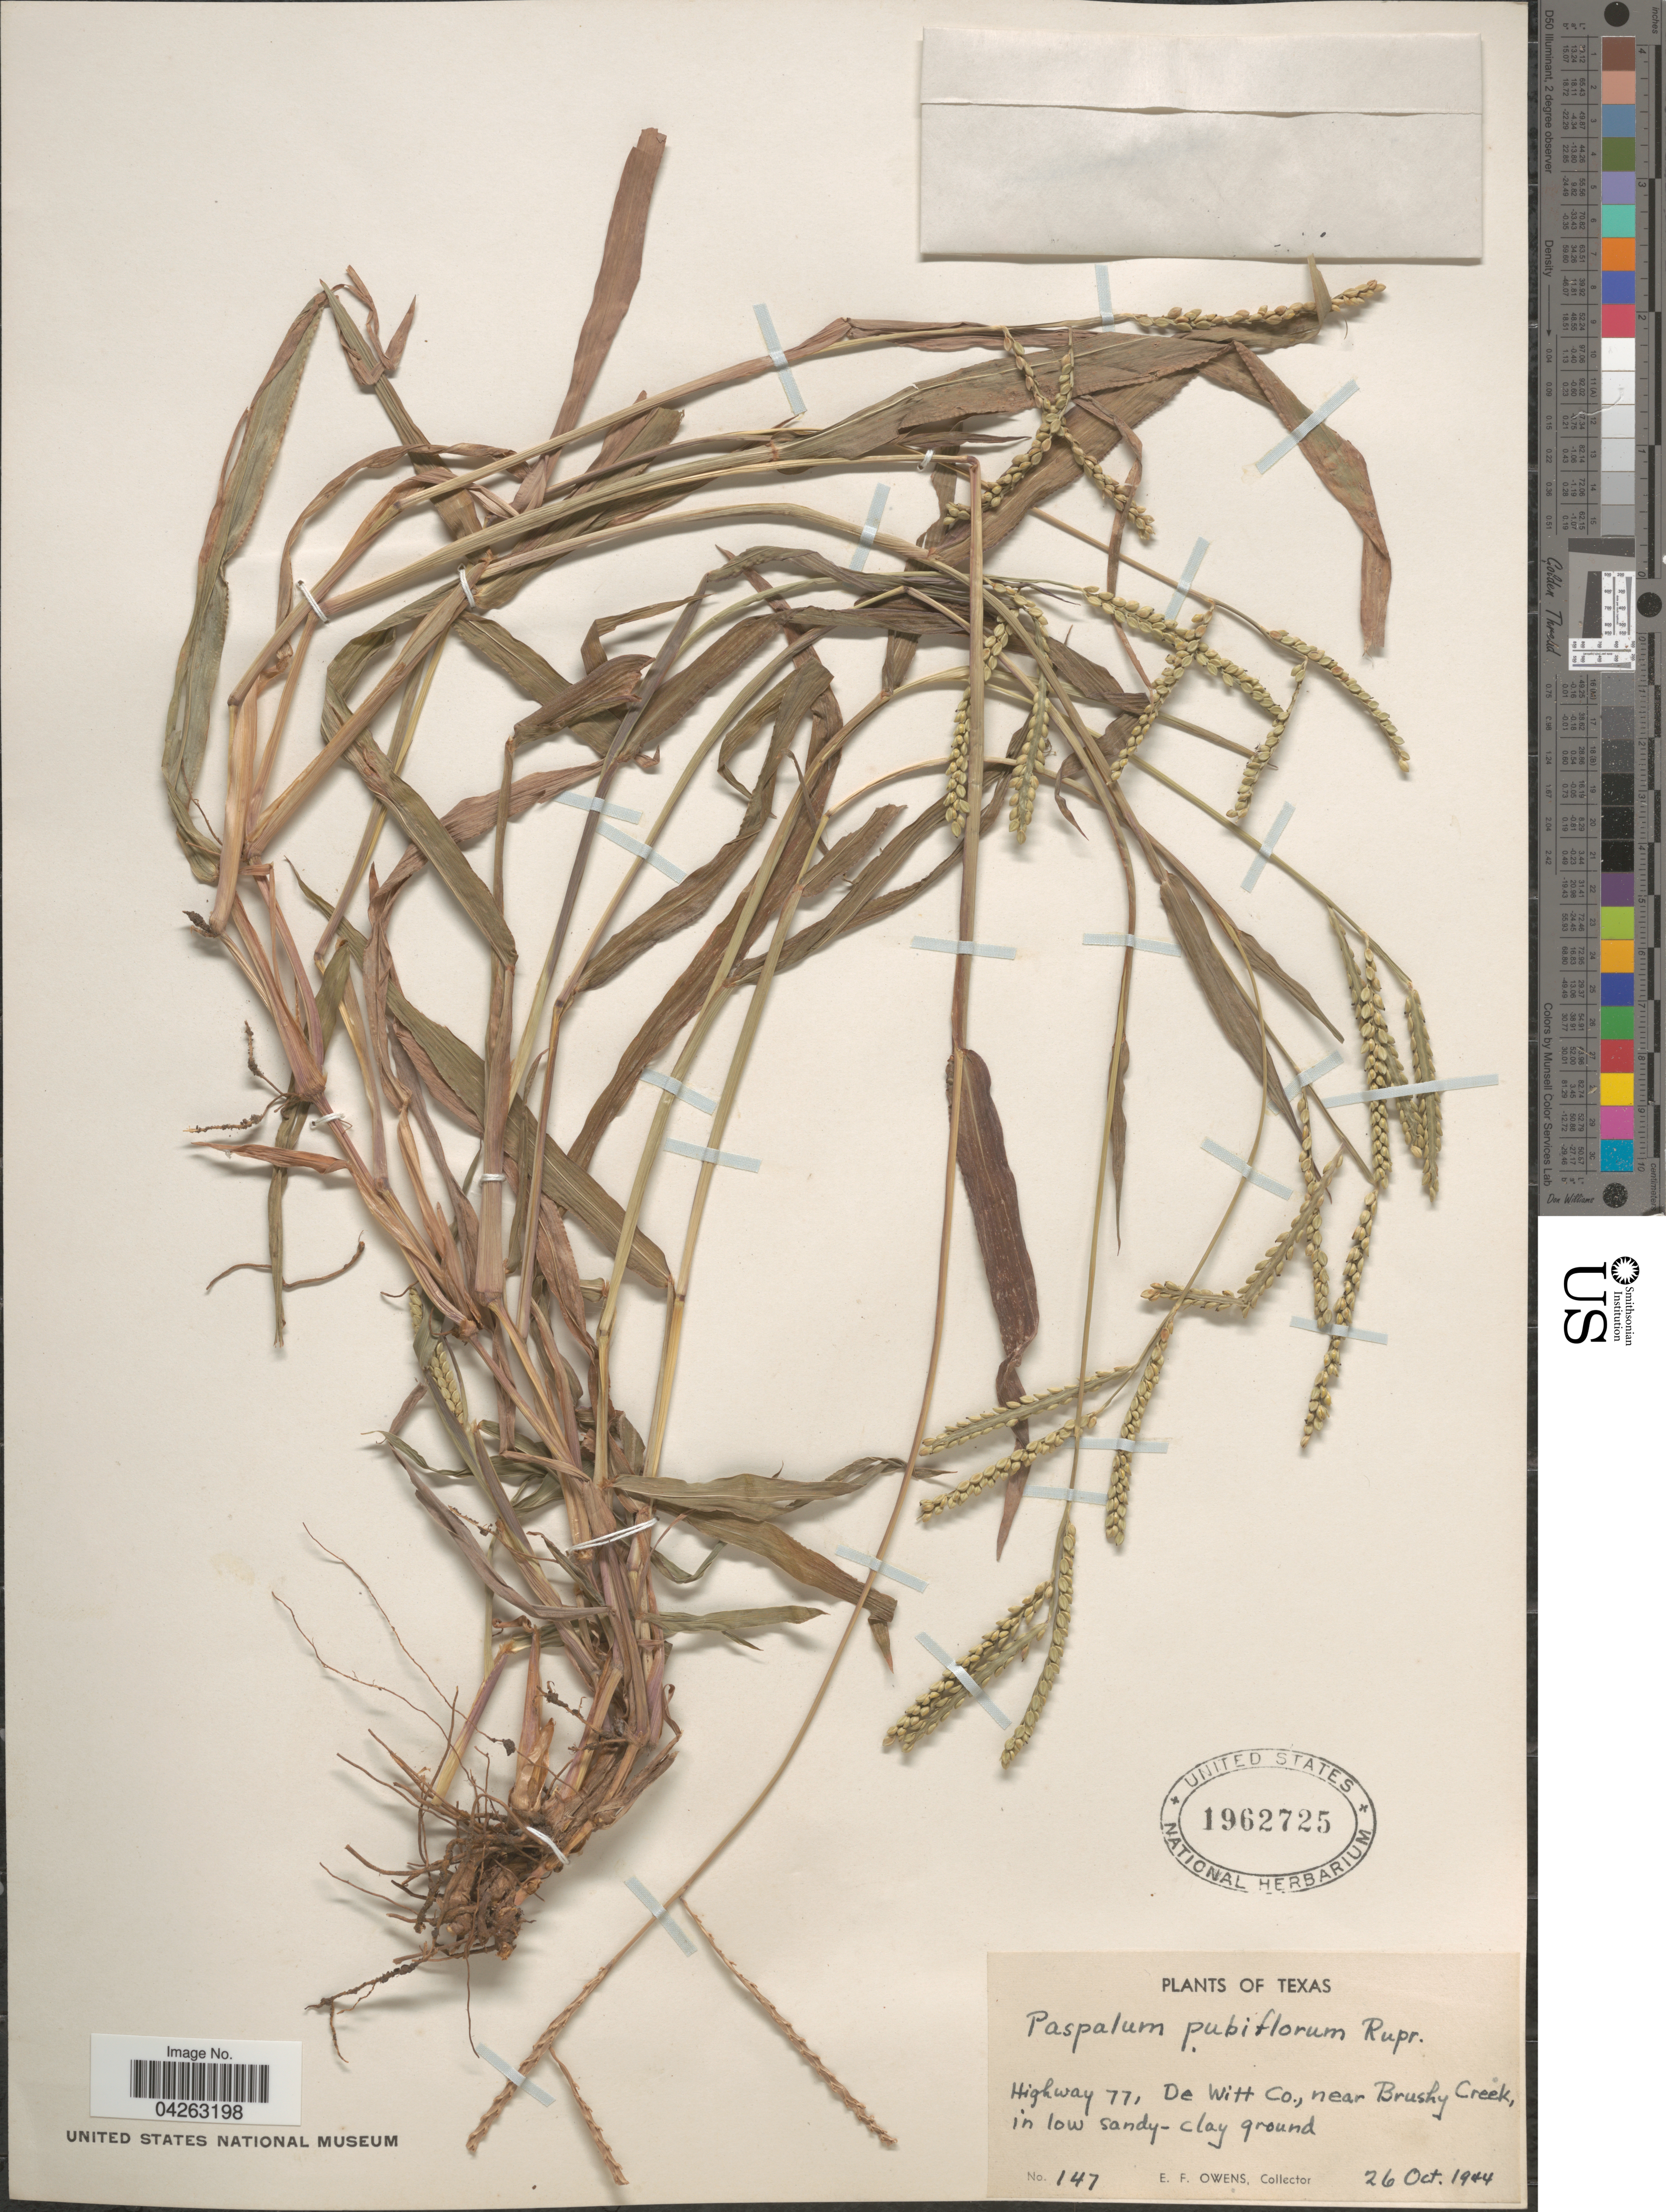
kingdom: Plantae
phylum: Tracheophyta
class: Liliopsida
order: Poales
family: Poaceae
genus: Paspalum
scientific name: Paspalum pubiflorum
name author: Rupr. ex E. Fourn.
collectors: E. Owens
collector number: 147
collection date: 1944-10-26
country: United States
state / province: Texas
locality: Highway 77, De Witt Co., near Brushy Creek.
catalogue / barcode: US 1962725